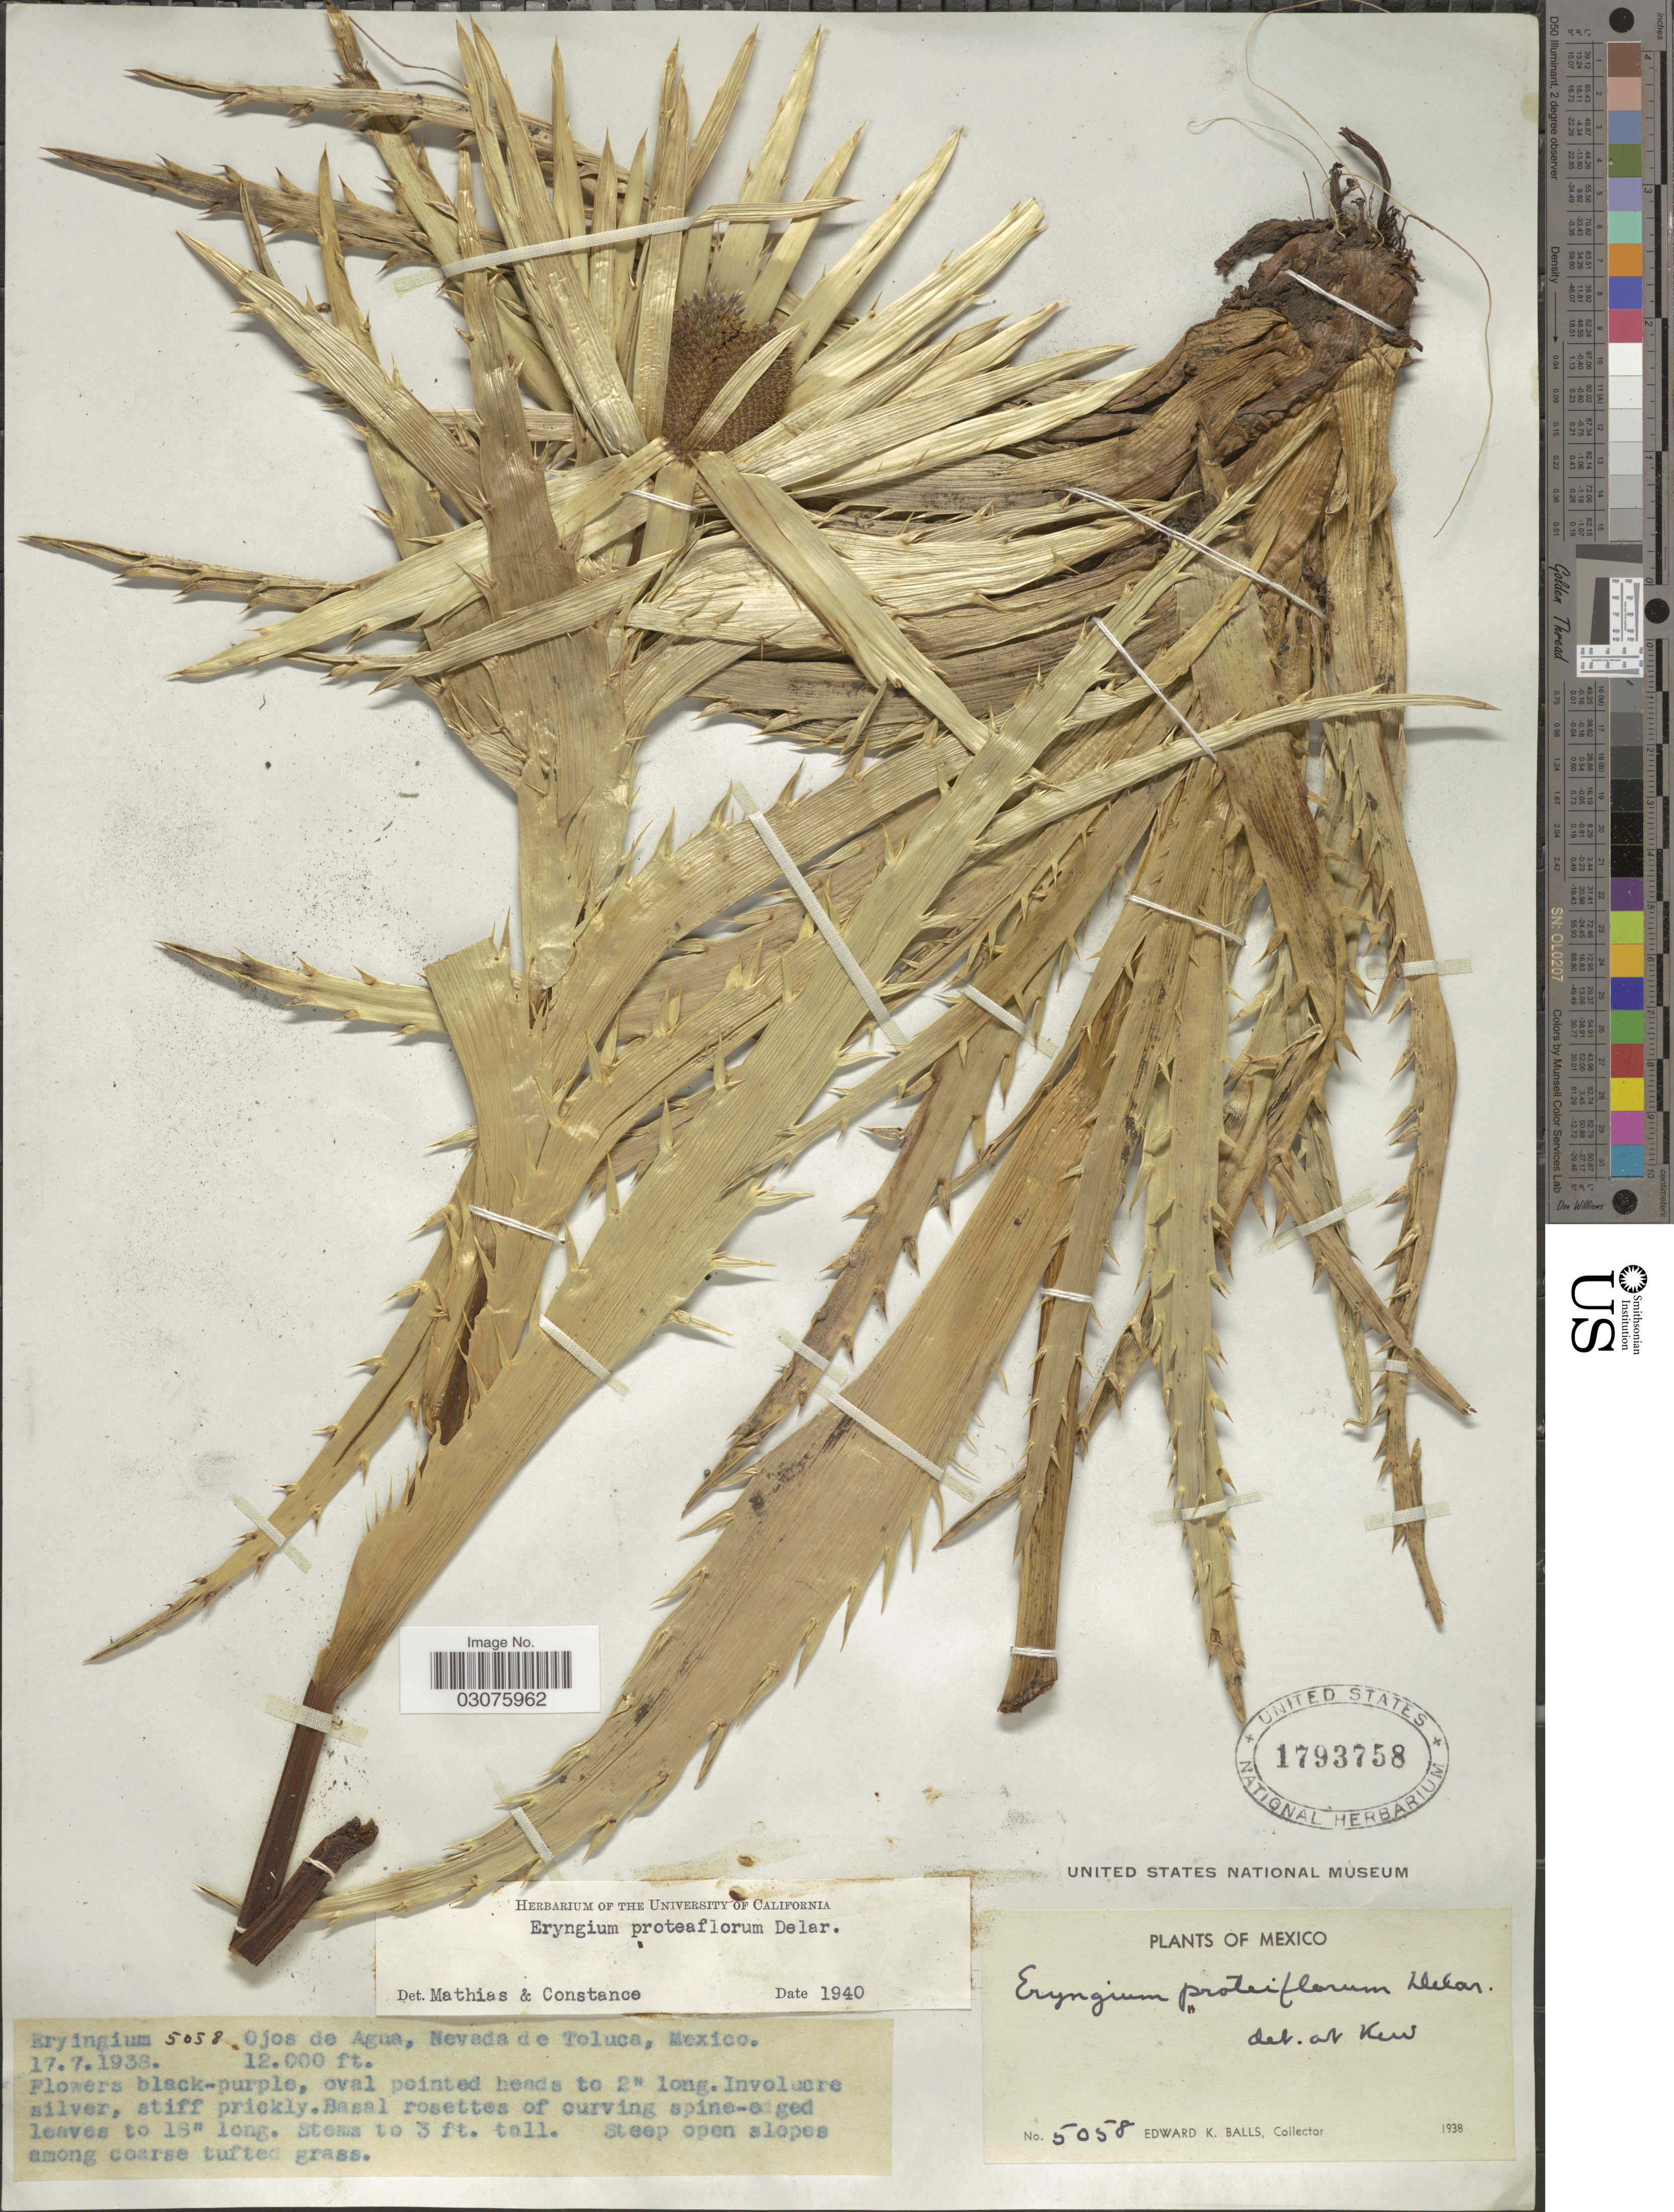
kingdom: Plantae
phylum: Tracheophyta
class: Magnoliopsida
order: Apiales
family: Apiaceae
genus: Eryngium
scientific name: Eryngium proteiflorum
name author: F. Delaroche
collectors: E. K. Balls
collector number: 5058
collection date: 1938-07-17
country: Mexico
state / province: México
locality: Ojos de Agua, Nevada de Toluca.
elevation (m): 3658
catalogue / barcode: US 1793758